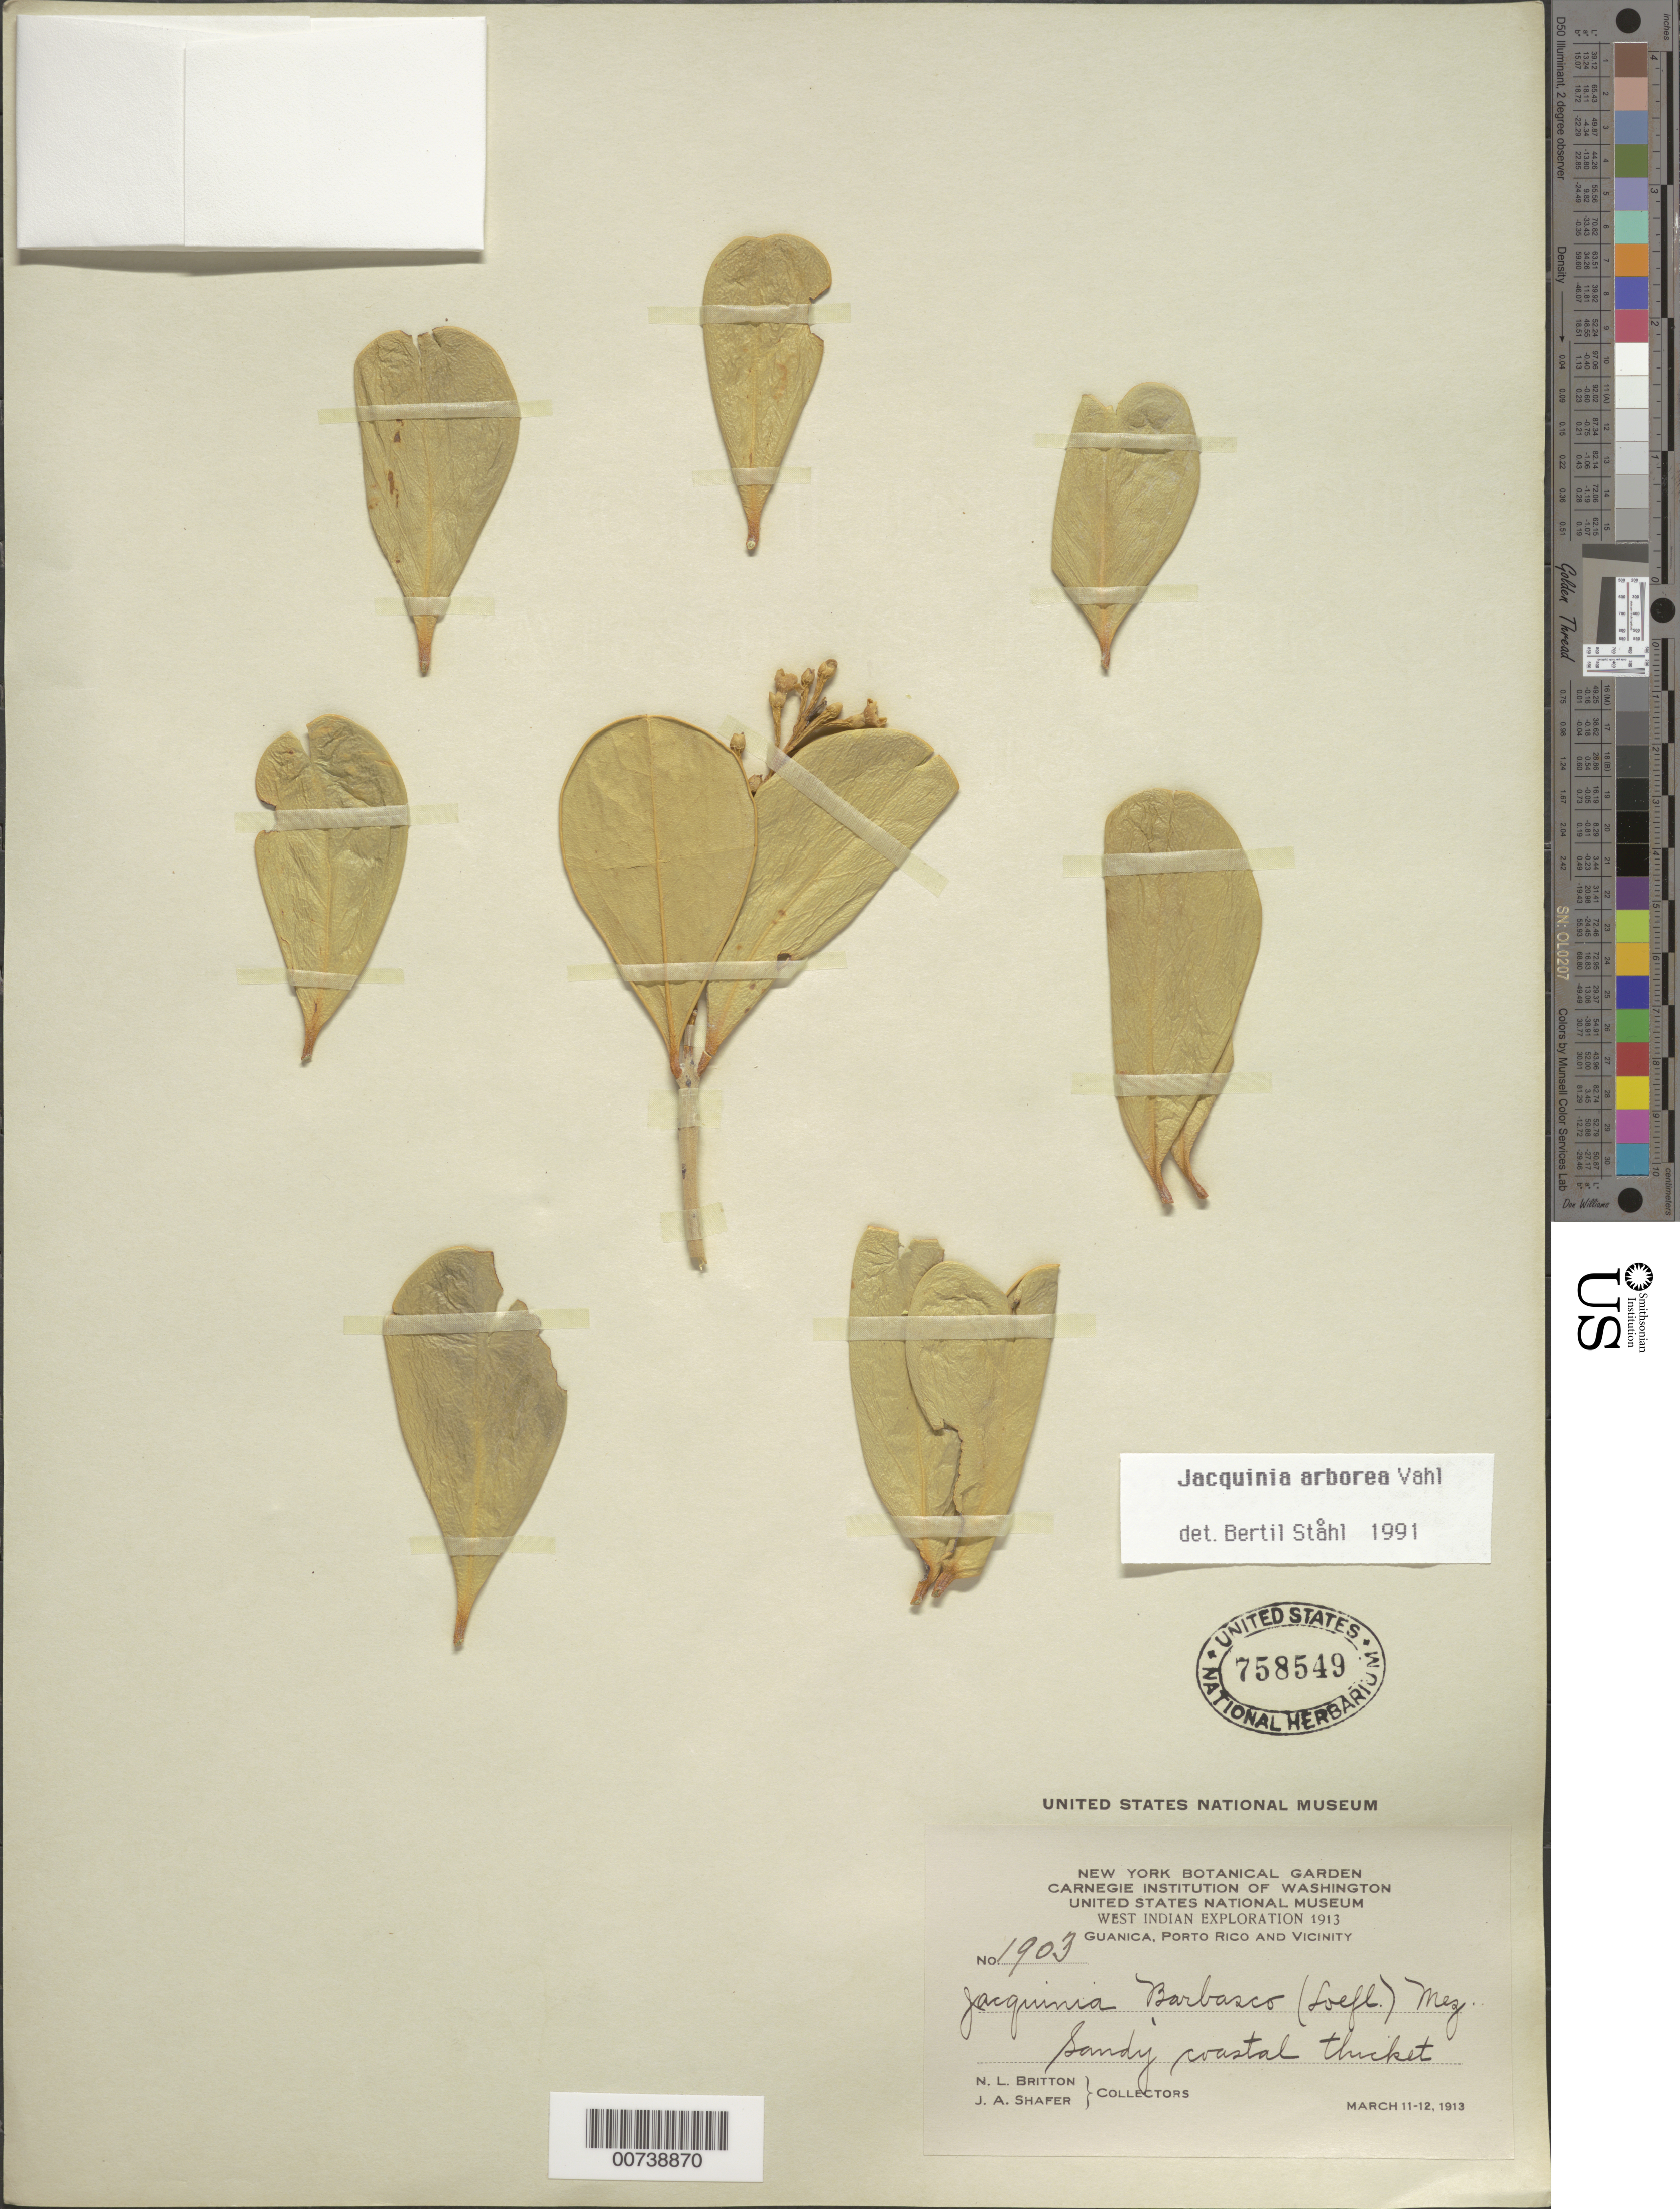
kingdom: Plantae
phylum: Tracheophyta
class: Magnoliopsida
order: Ericales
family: Primulaceae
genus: Jacquinia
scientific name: Jacquinia arborea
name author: Vahl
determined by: Ståhl, B.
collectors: N. Britton & J. A. Shafer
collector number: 1903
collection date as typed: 11 Mar 1913 to 12 Mar 1913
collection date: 1913-03-11/1913-03-12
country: Puerto Rico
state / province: Guánica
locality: Guanica.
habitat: Sandy coastal thicket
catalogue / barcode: US 758549